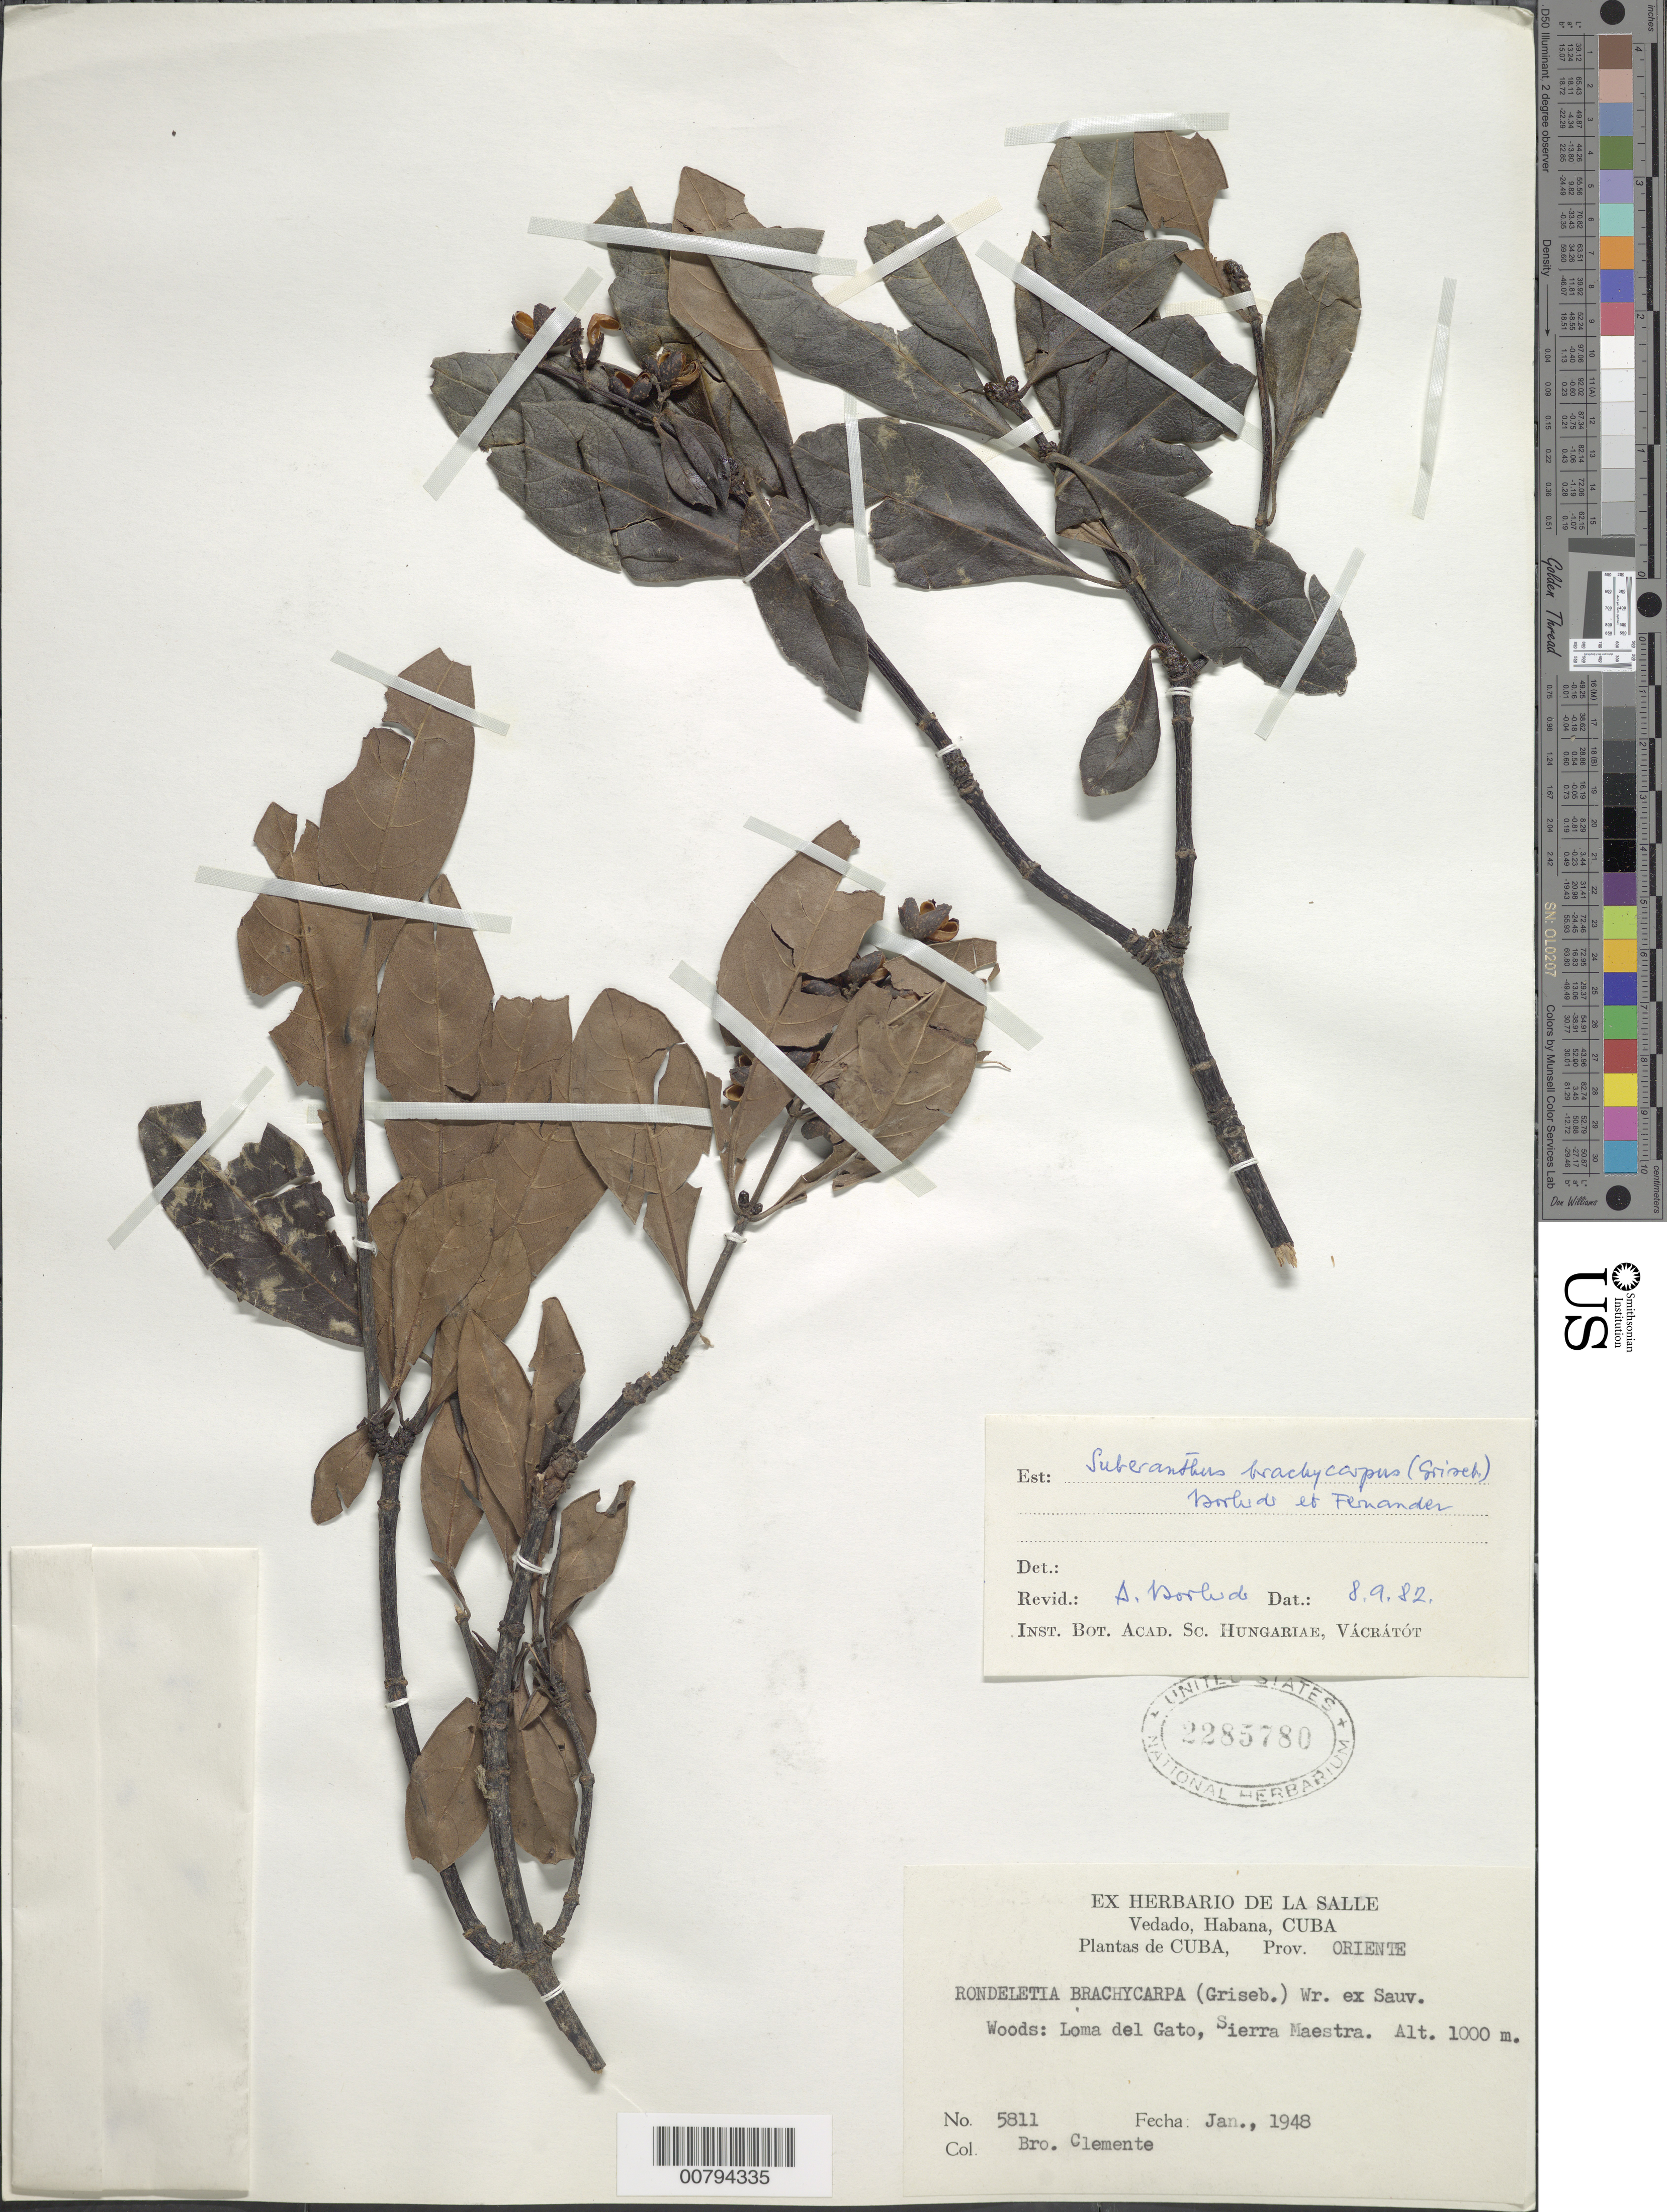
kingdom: Plantae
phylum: Tracheophyta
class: Magnoliopsida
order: Gentianales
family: Rubiaceae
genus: Suberanthus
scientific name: Suberanthus brachycarpus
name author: (Griseb.) Borhidi & Fernández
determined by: Borhidi, Attila L.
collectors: Bro. Clemente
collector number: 5811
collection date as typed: Jan 1948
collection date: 1948-01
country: Cuba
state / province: Oriente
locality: Loma del Gato, Sierra Maestra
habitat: Woods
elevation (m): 1000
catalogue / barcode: US 2285780